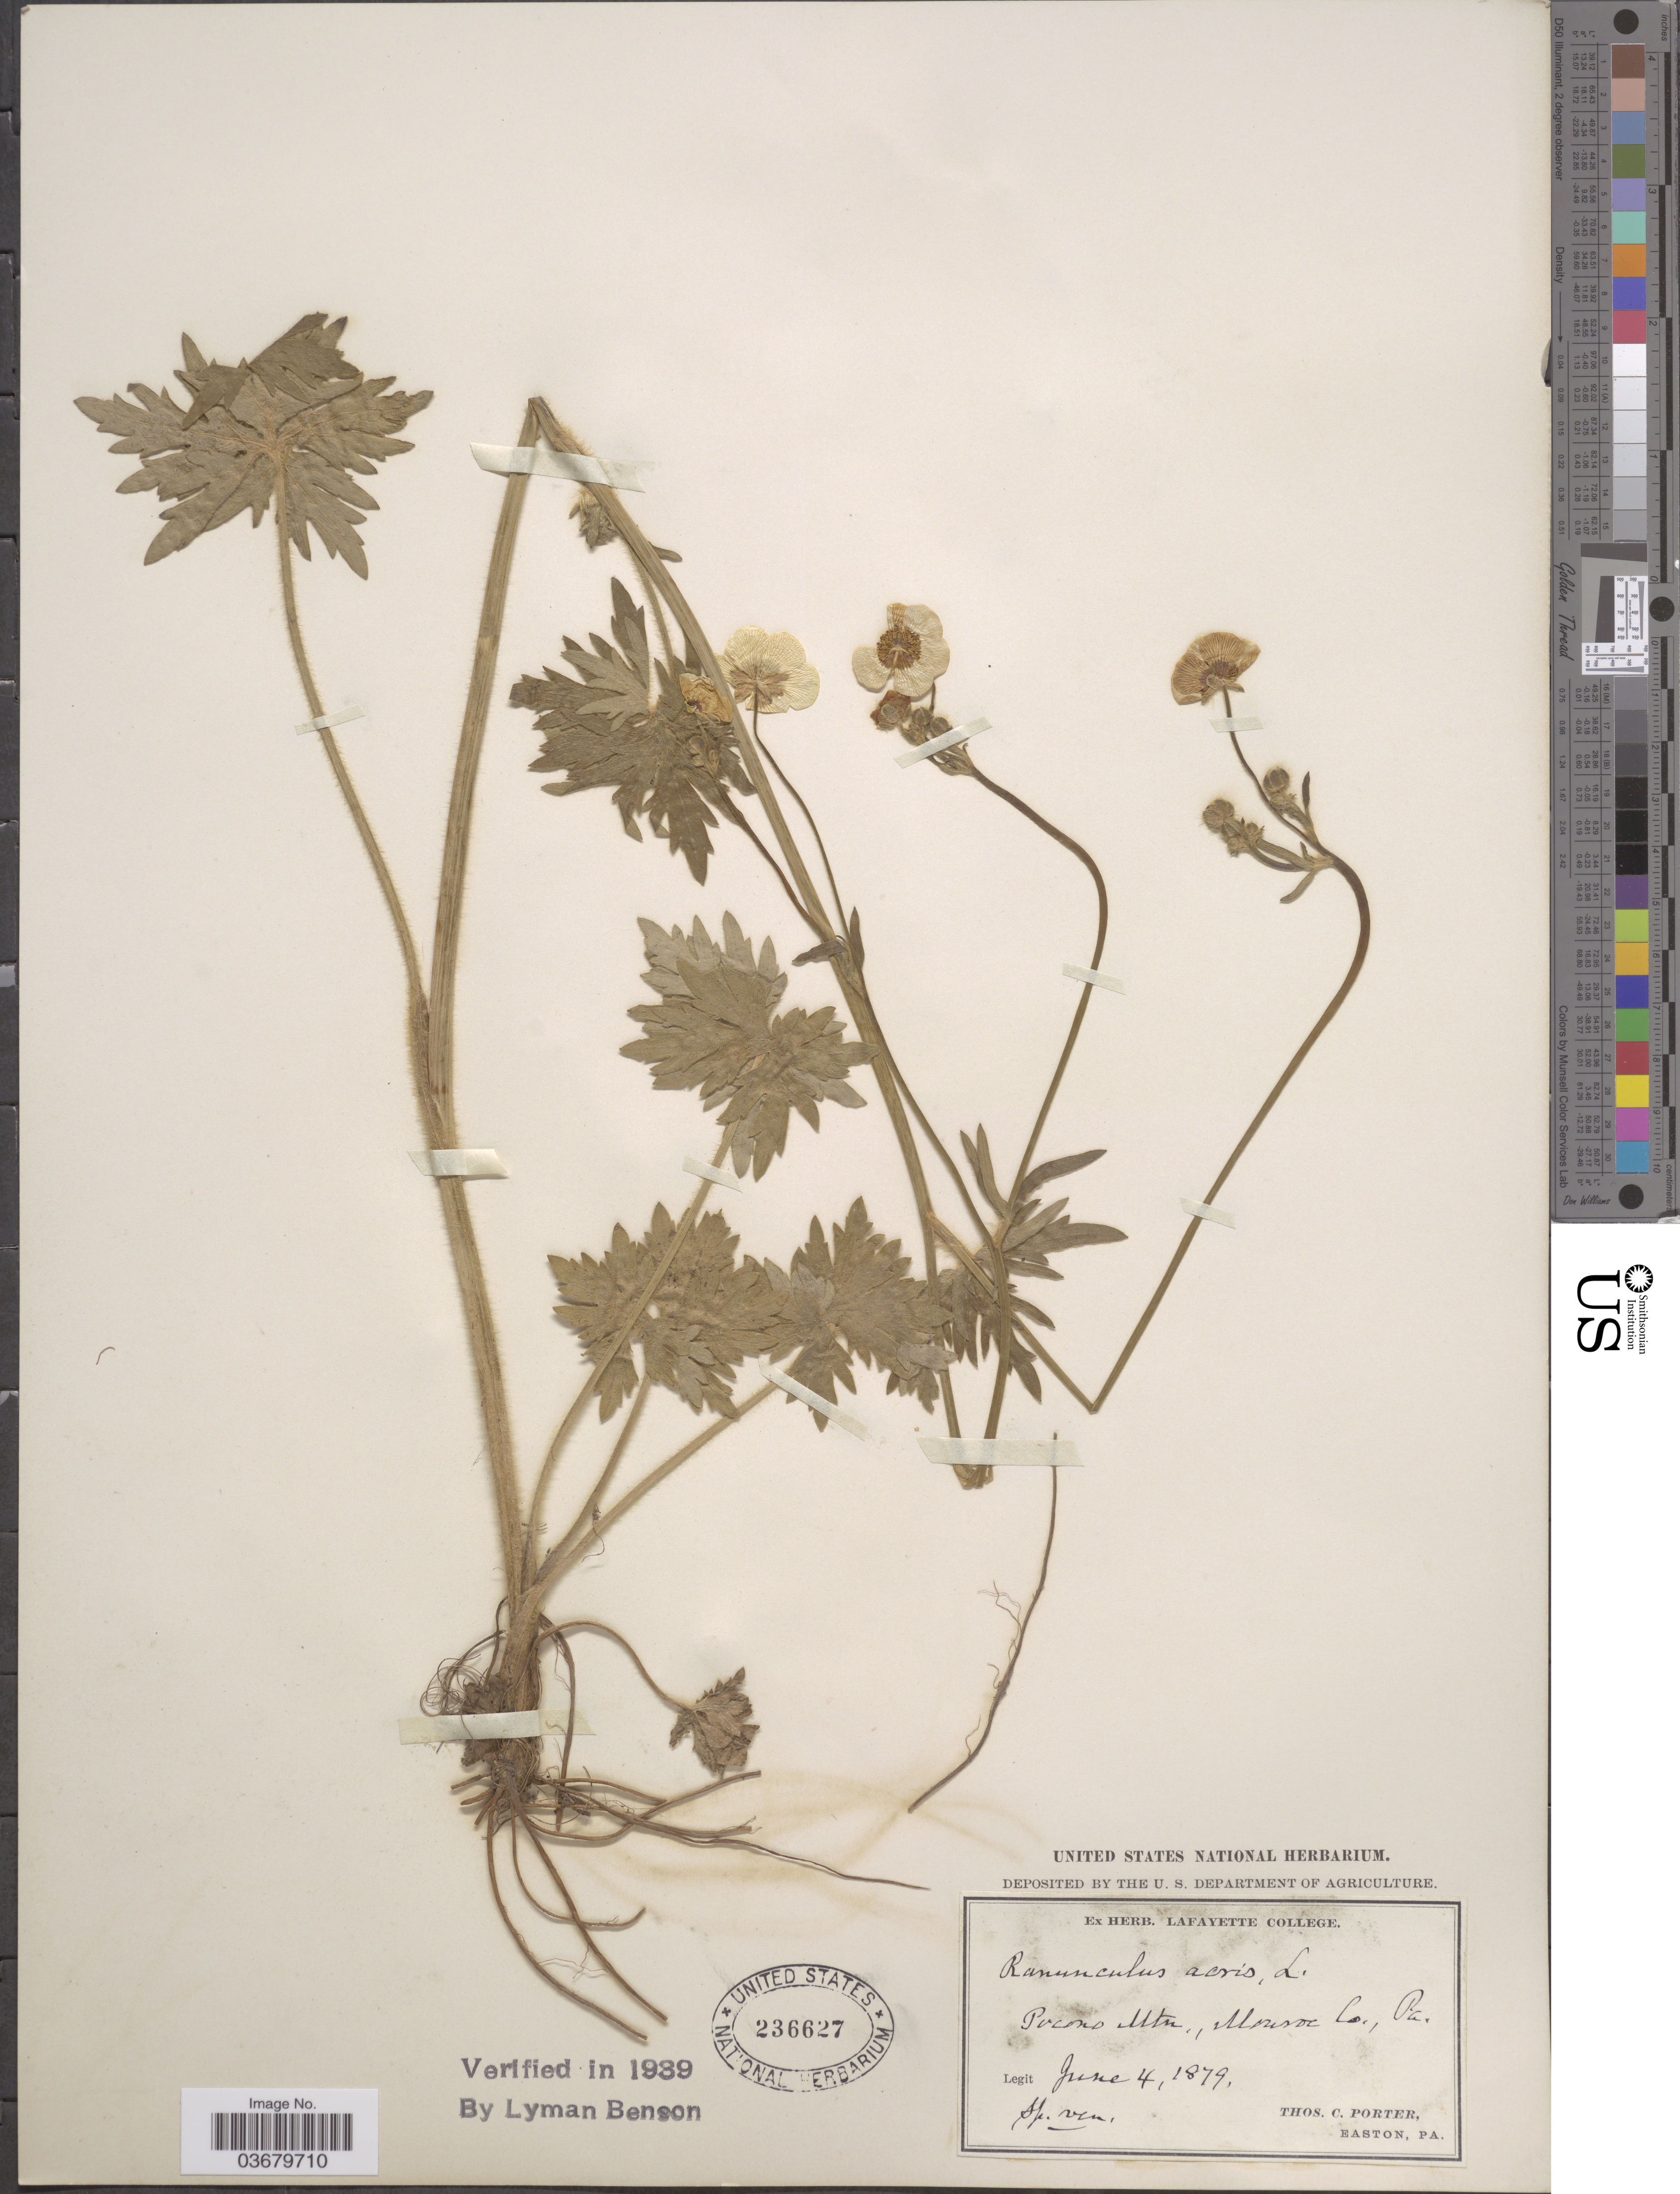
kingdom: Plantae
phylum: Tracheophyta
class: Magnoliopsida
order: Ranunculales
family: Ranunculaceae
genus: Ranunculus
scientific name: Ranunculus acris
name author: L.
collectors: T. Porter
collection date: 1879-06-04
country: United States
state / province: Pennsylvania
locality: Pocono Mtn., Monroe Co.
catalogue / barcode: US 236627